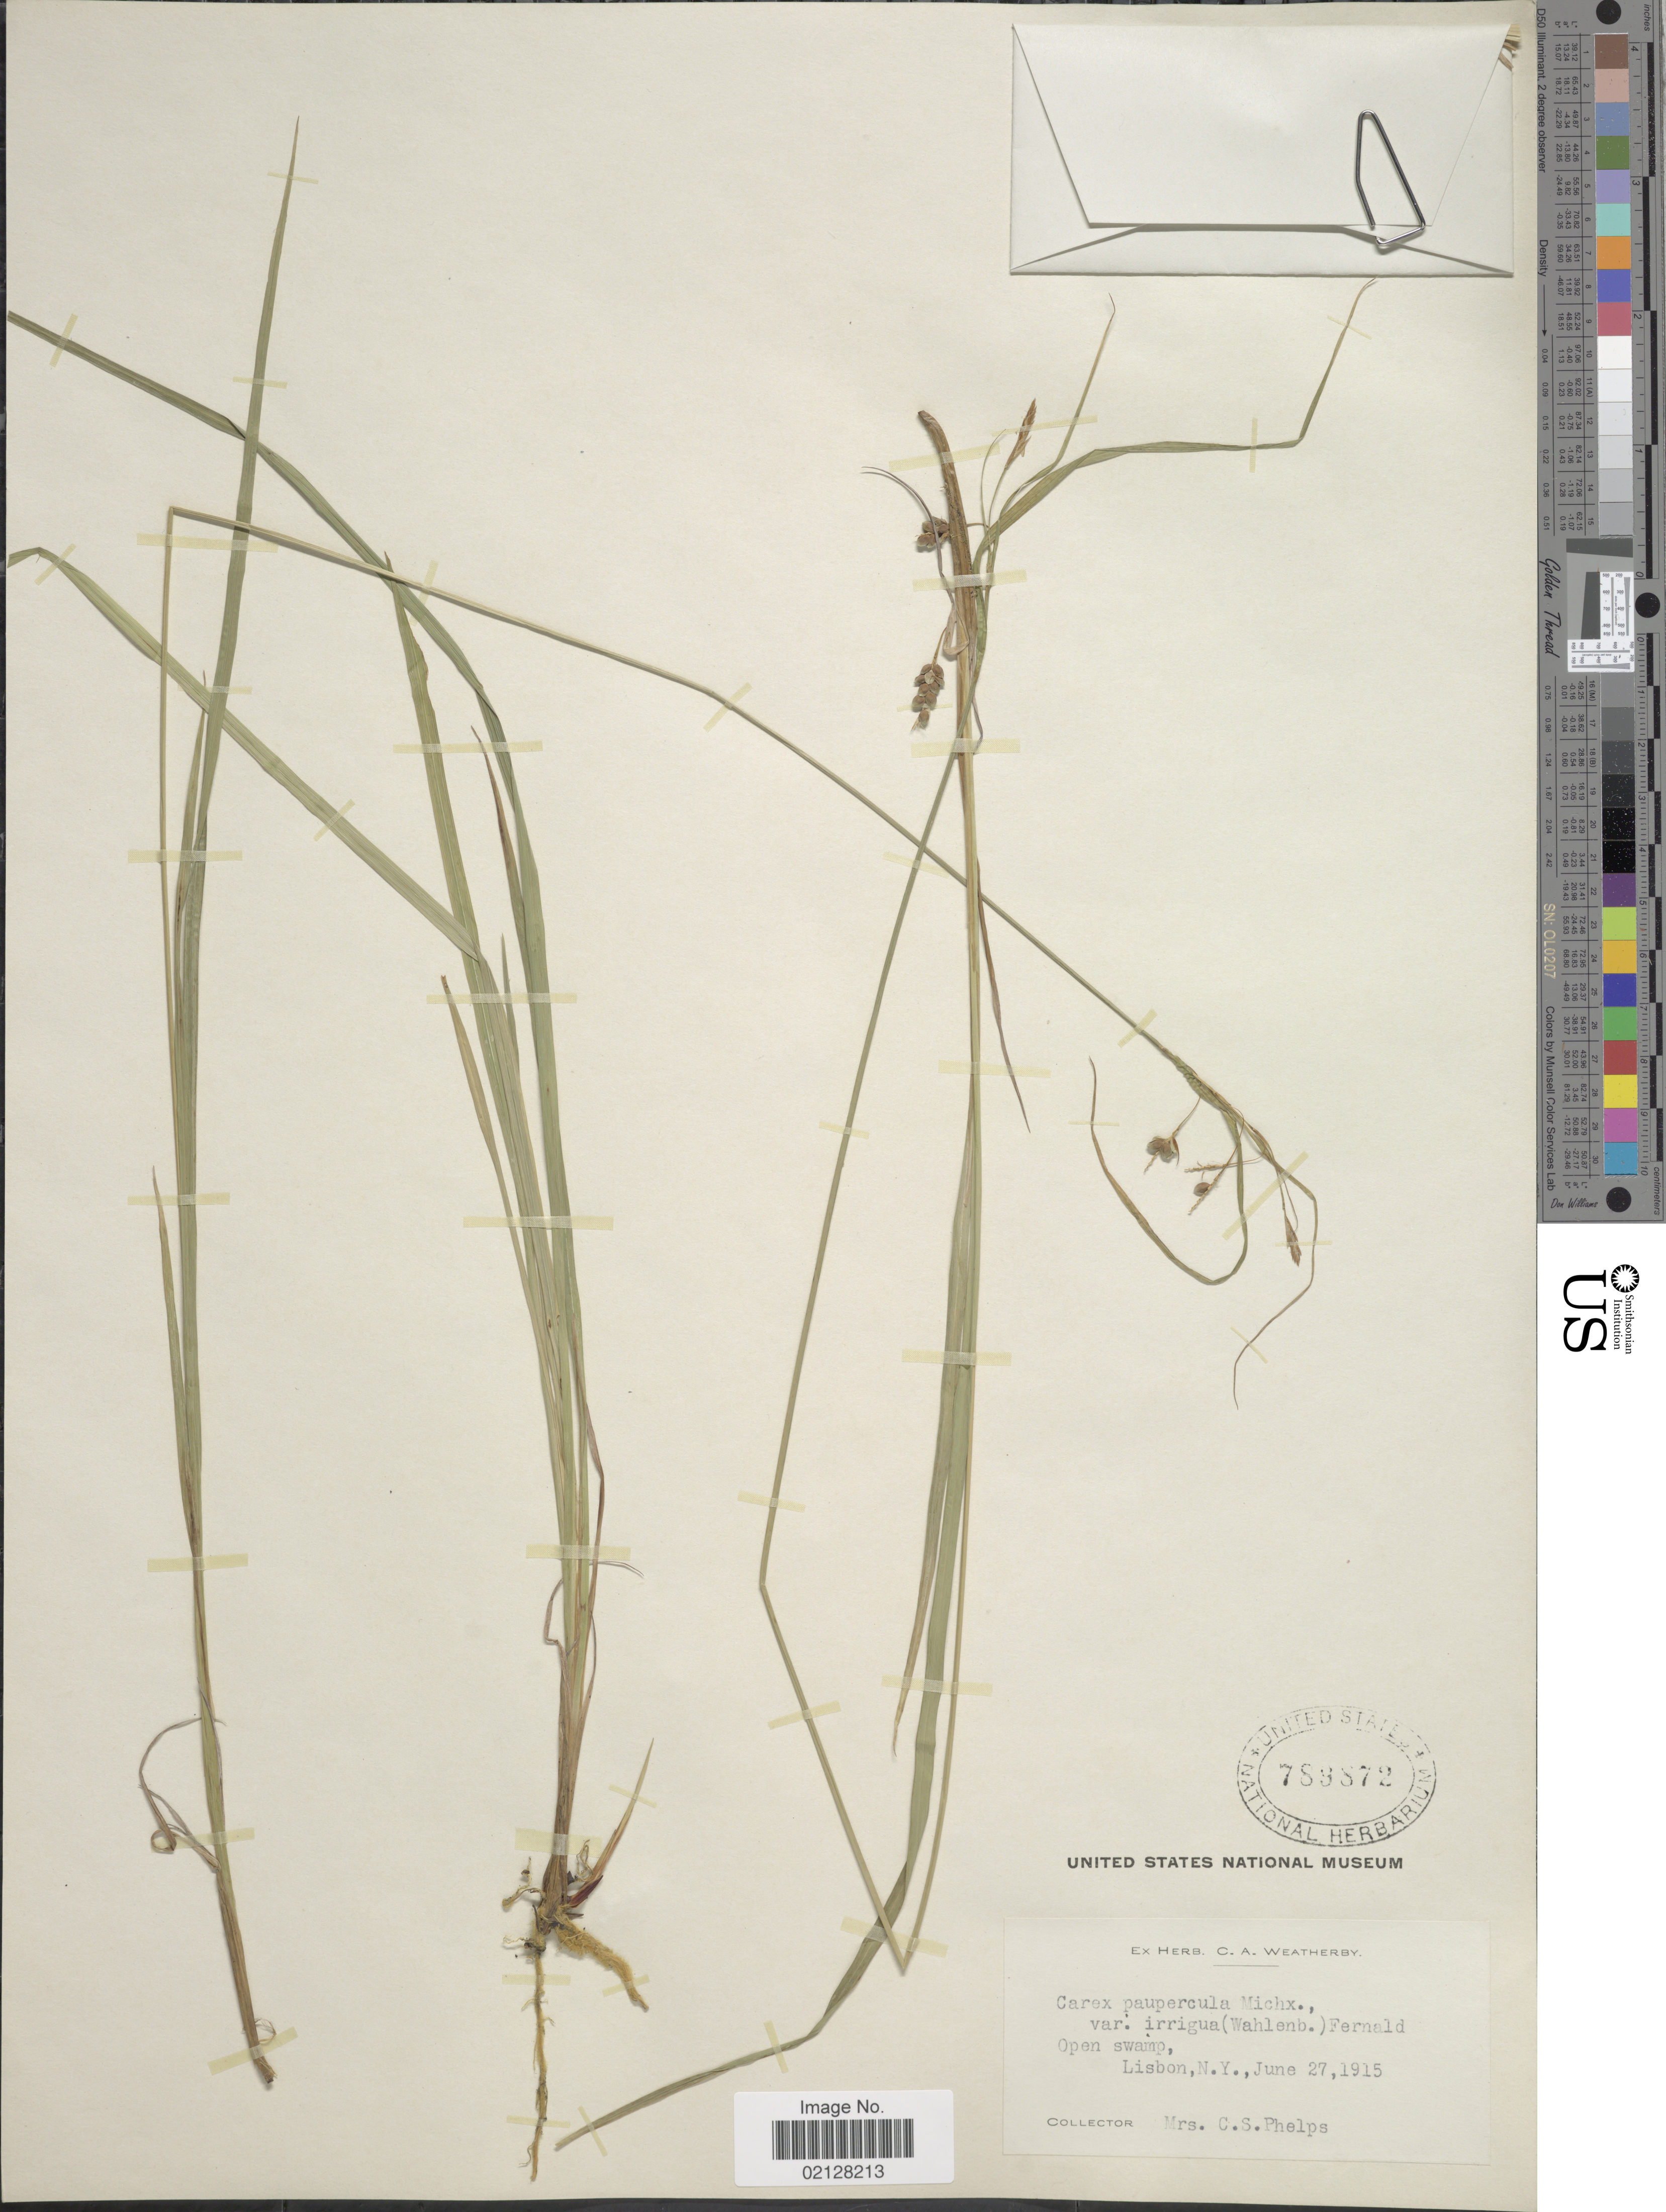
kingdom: Plantae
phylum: Tracheophyta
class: Liliopsida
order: Poales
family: Cyperaceae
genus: Carex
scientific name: Carex magellanica subsp. irrigua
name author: (Wahlenb.) Hiitonen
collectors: C. Phelps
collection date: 1915-06-27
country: United States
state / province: New York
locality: Lisbon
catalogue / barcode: US 789872